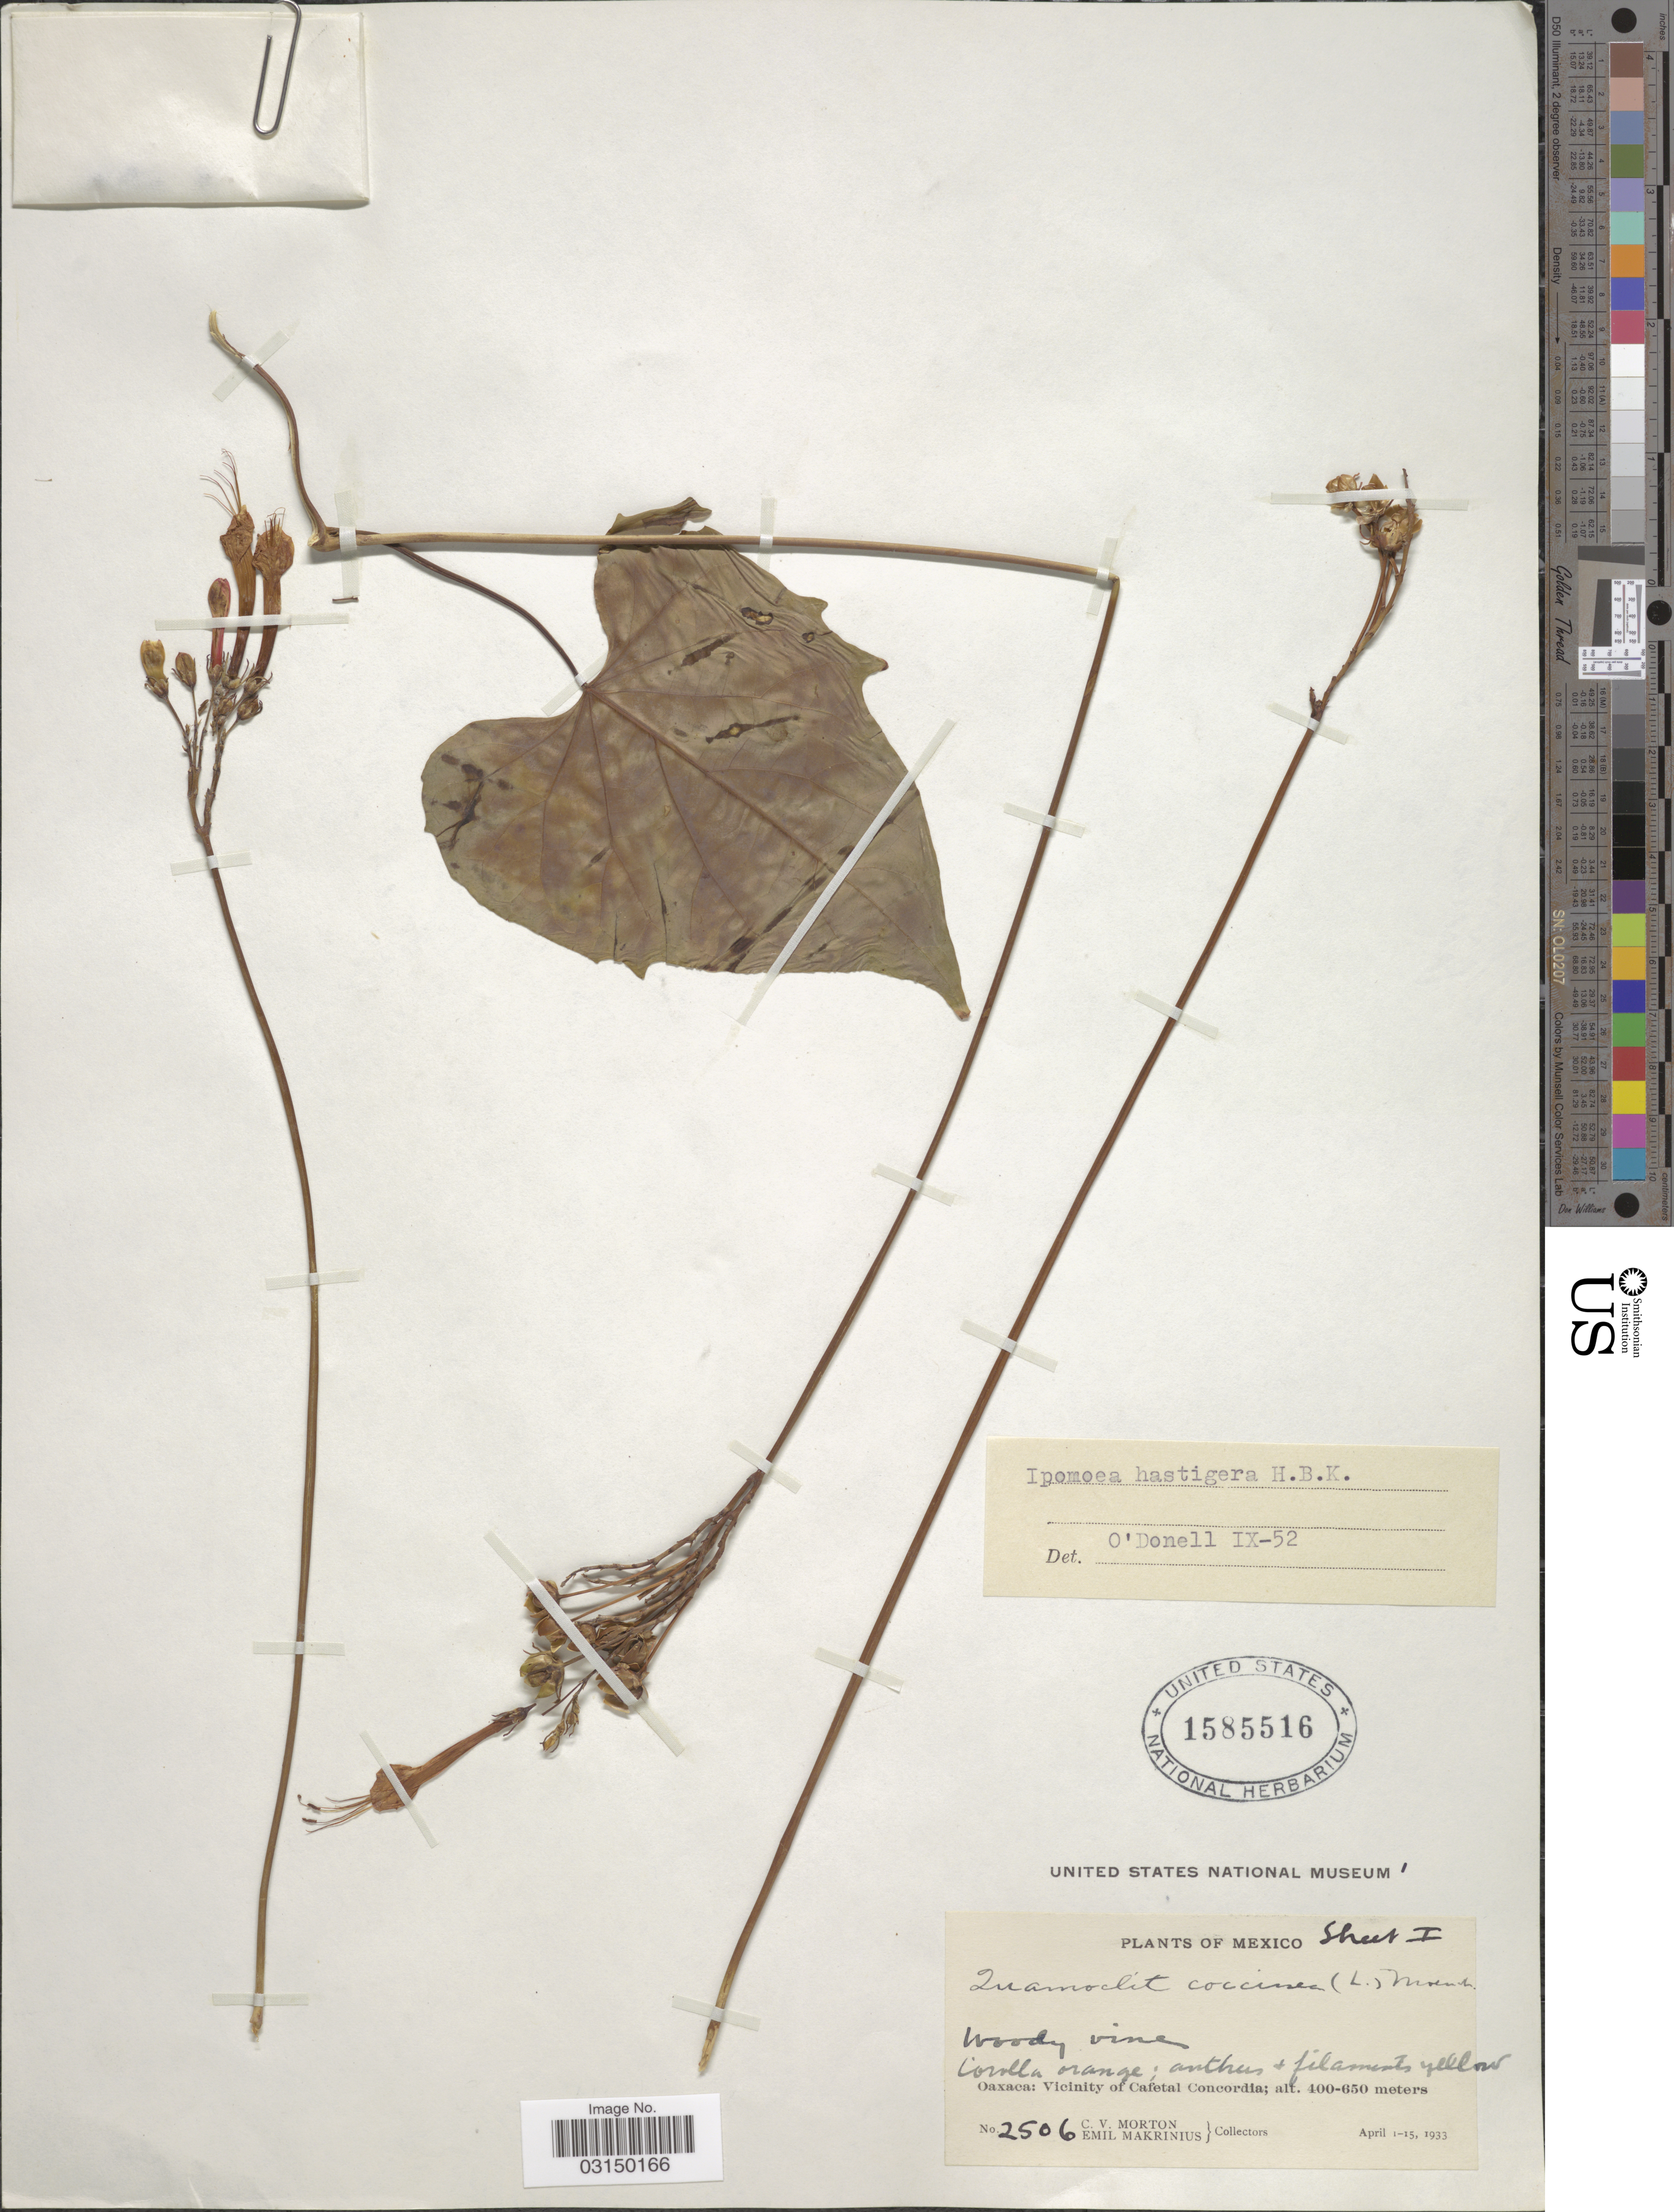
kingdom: Plantae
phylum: Tracheophyta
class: Magnoliopsida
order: Solanales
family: Convolvulaceae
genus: Ipomoea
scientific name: Ipomoea hastigera var. hastigera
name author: Kunth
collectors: C. V. Morton & E. Makrinus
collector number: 2506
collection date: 1933-04-01/1933-04-15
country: Mexico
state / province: Oaxaca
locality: Vicinity of Cafetal Concordia.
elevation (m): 400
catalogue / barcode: US 1585516